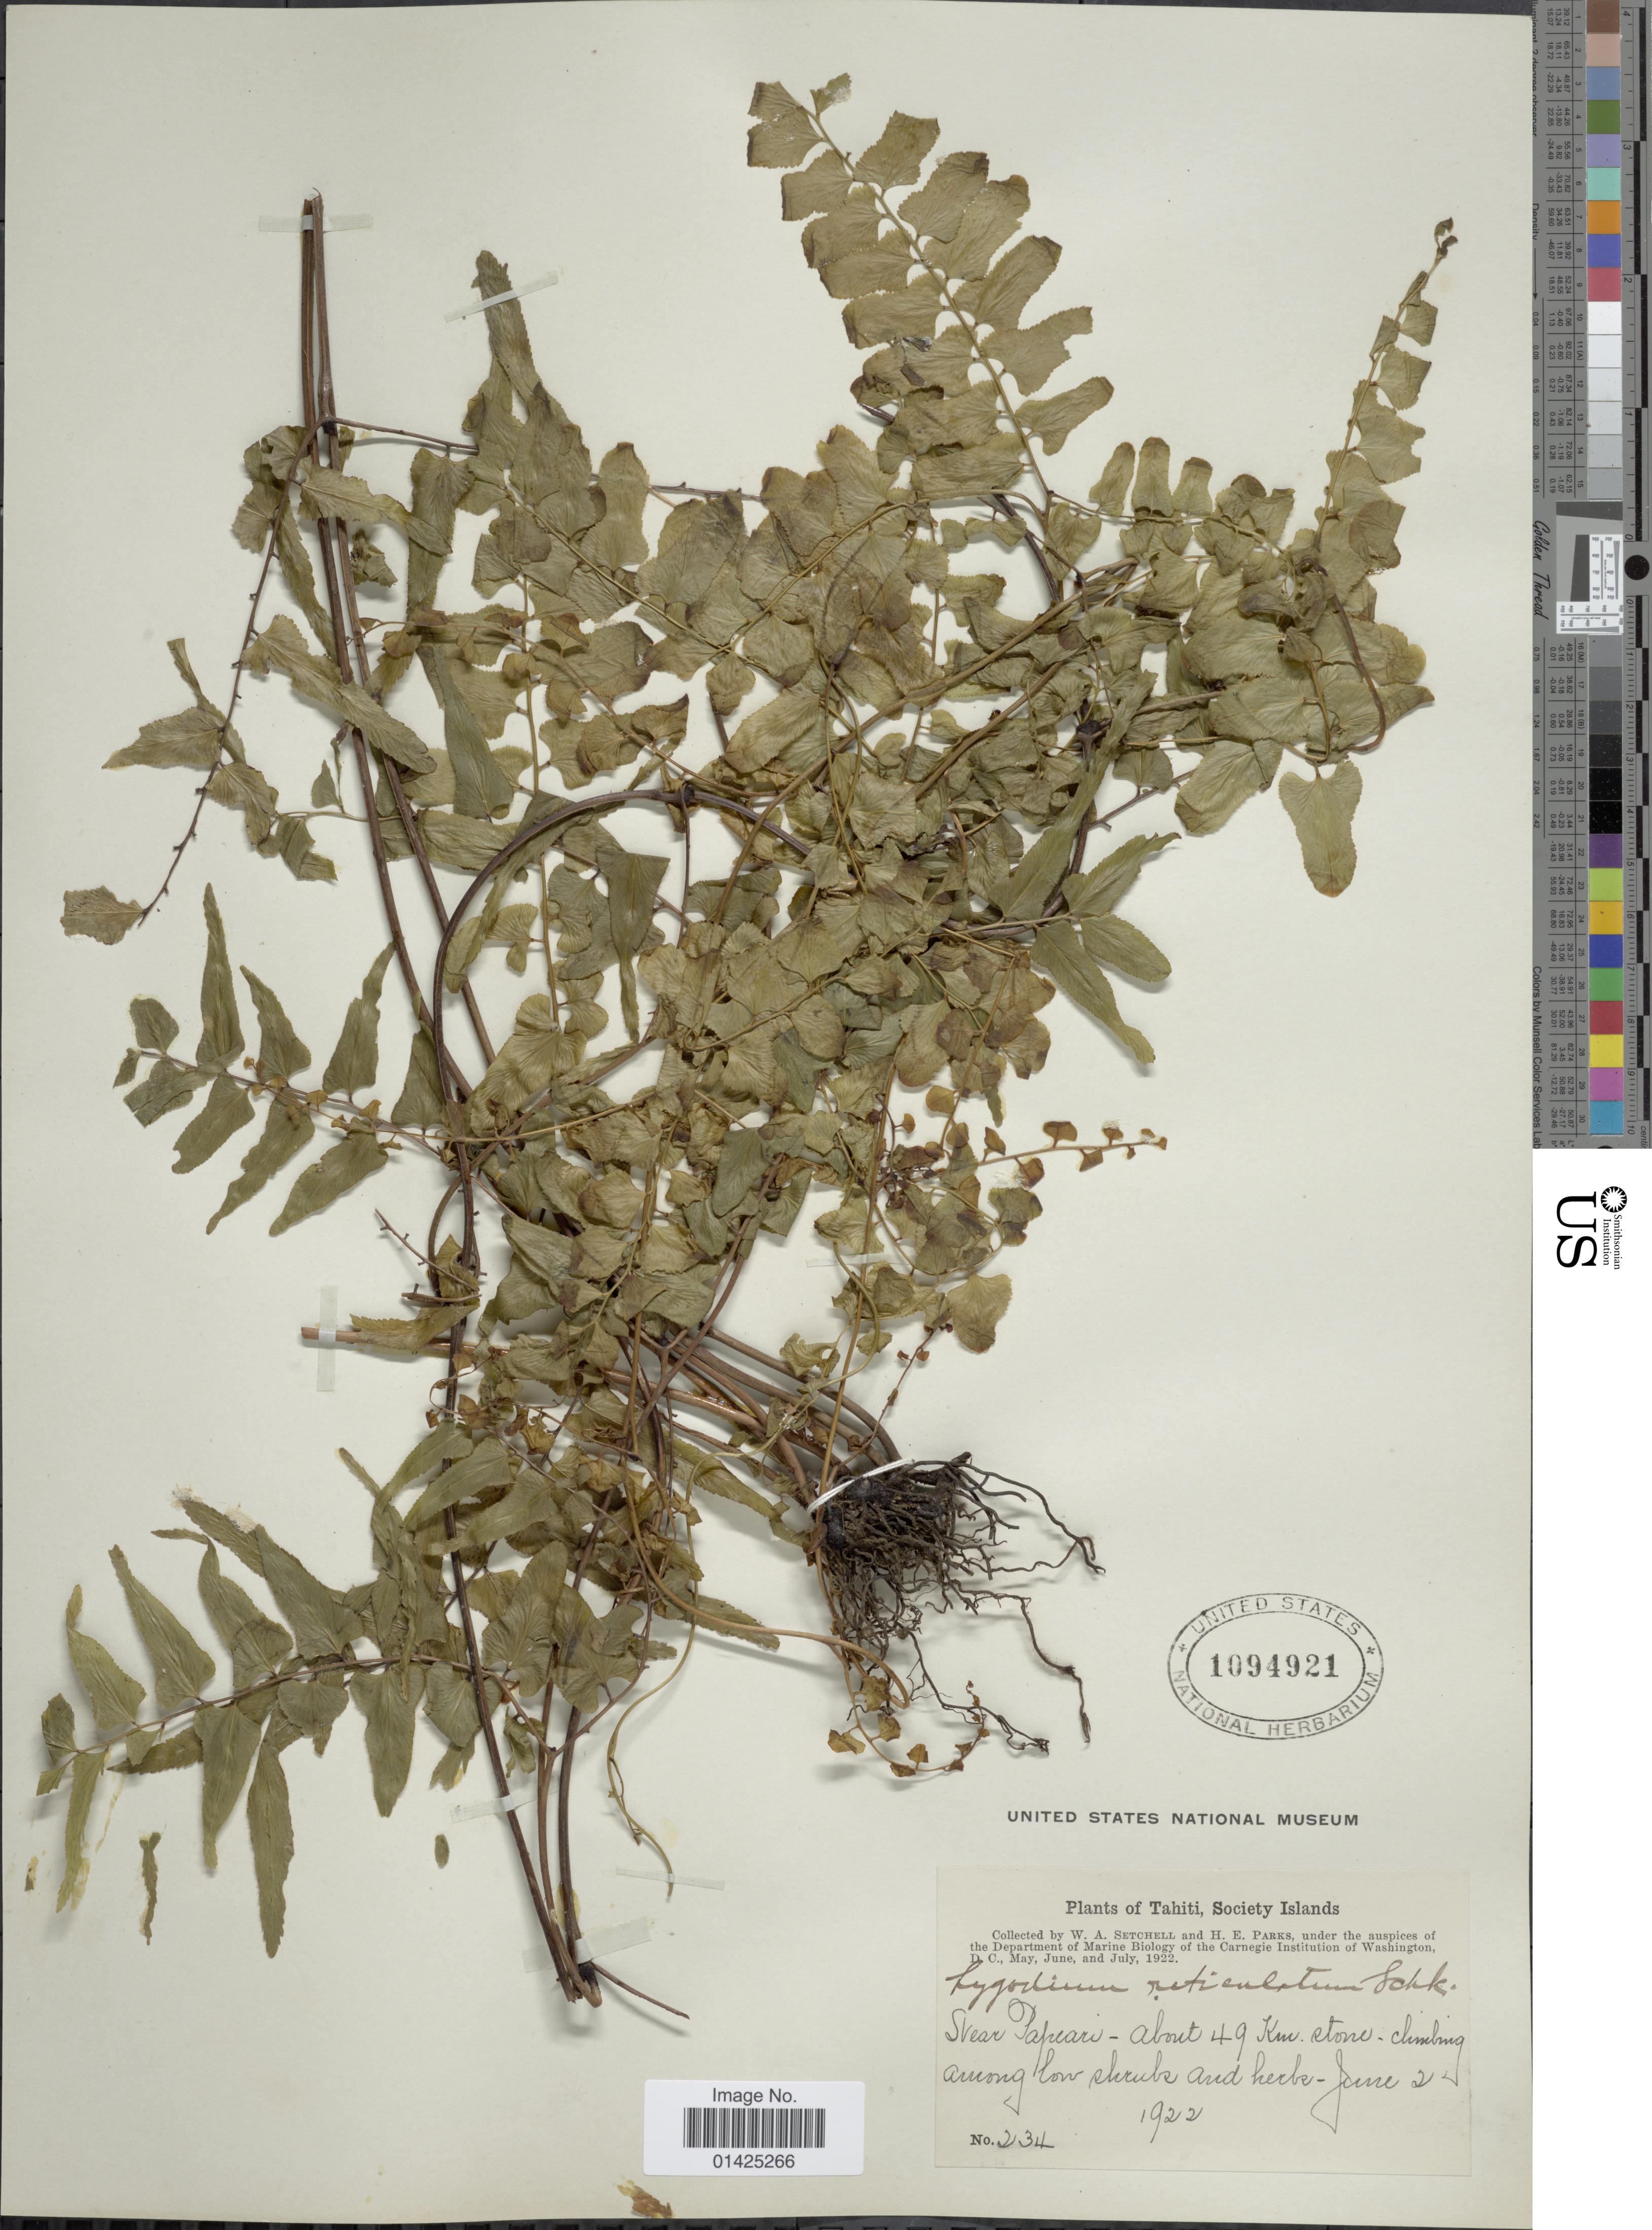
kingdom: Plantae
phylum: Tracheophyta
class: Polypodiopsida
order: Schizaeales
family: Lygodiaceae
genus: Lygodium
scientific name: Lygodium reticulatum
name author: Schkuhr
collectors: W. Setchell & H. E. Parks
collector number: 234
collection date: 1922-06-02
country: French Polynesia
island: Tahiti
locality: Plants of Tahiti, Society Islands. Svear Safari-about 49 km etone, climbing among low chruk aud herk. [interpreted]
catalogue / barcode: US 1094921